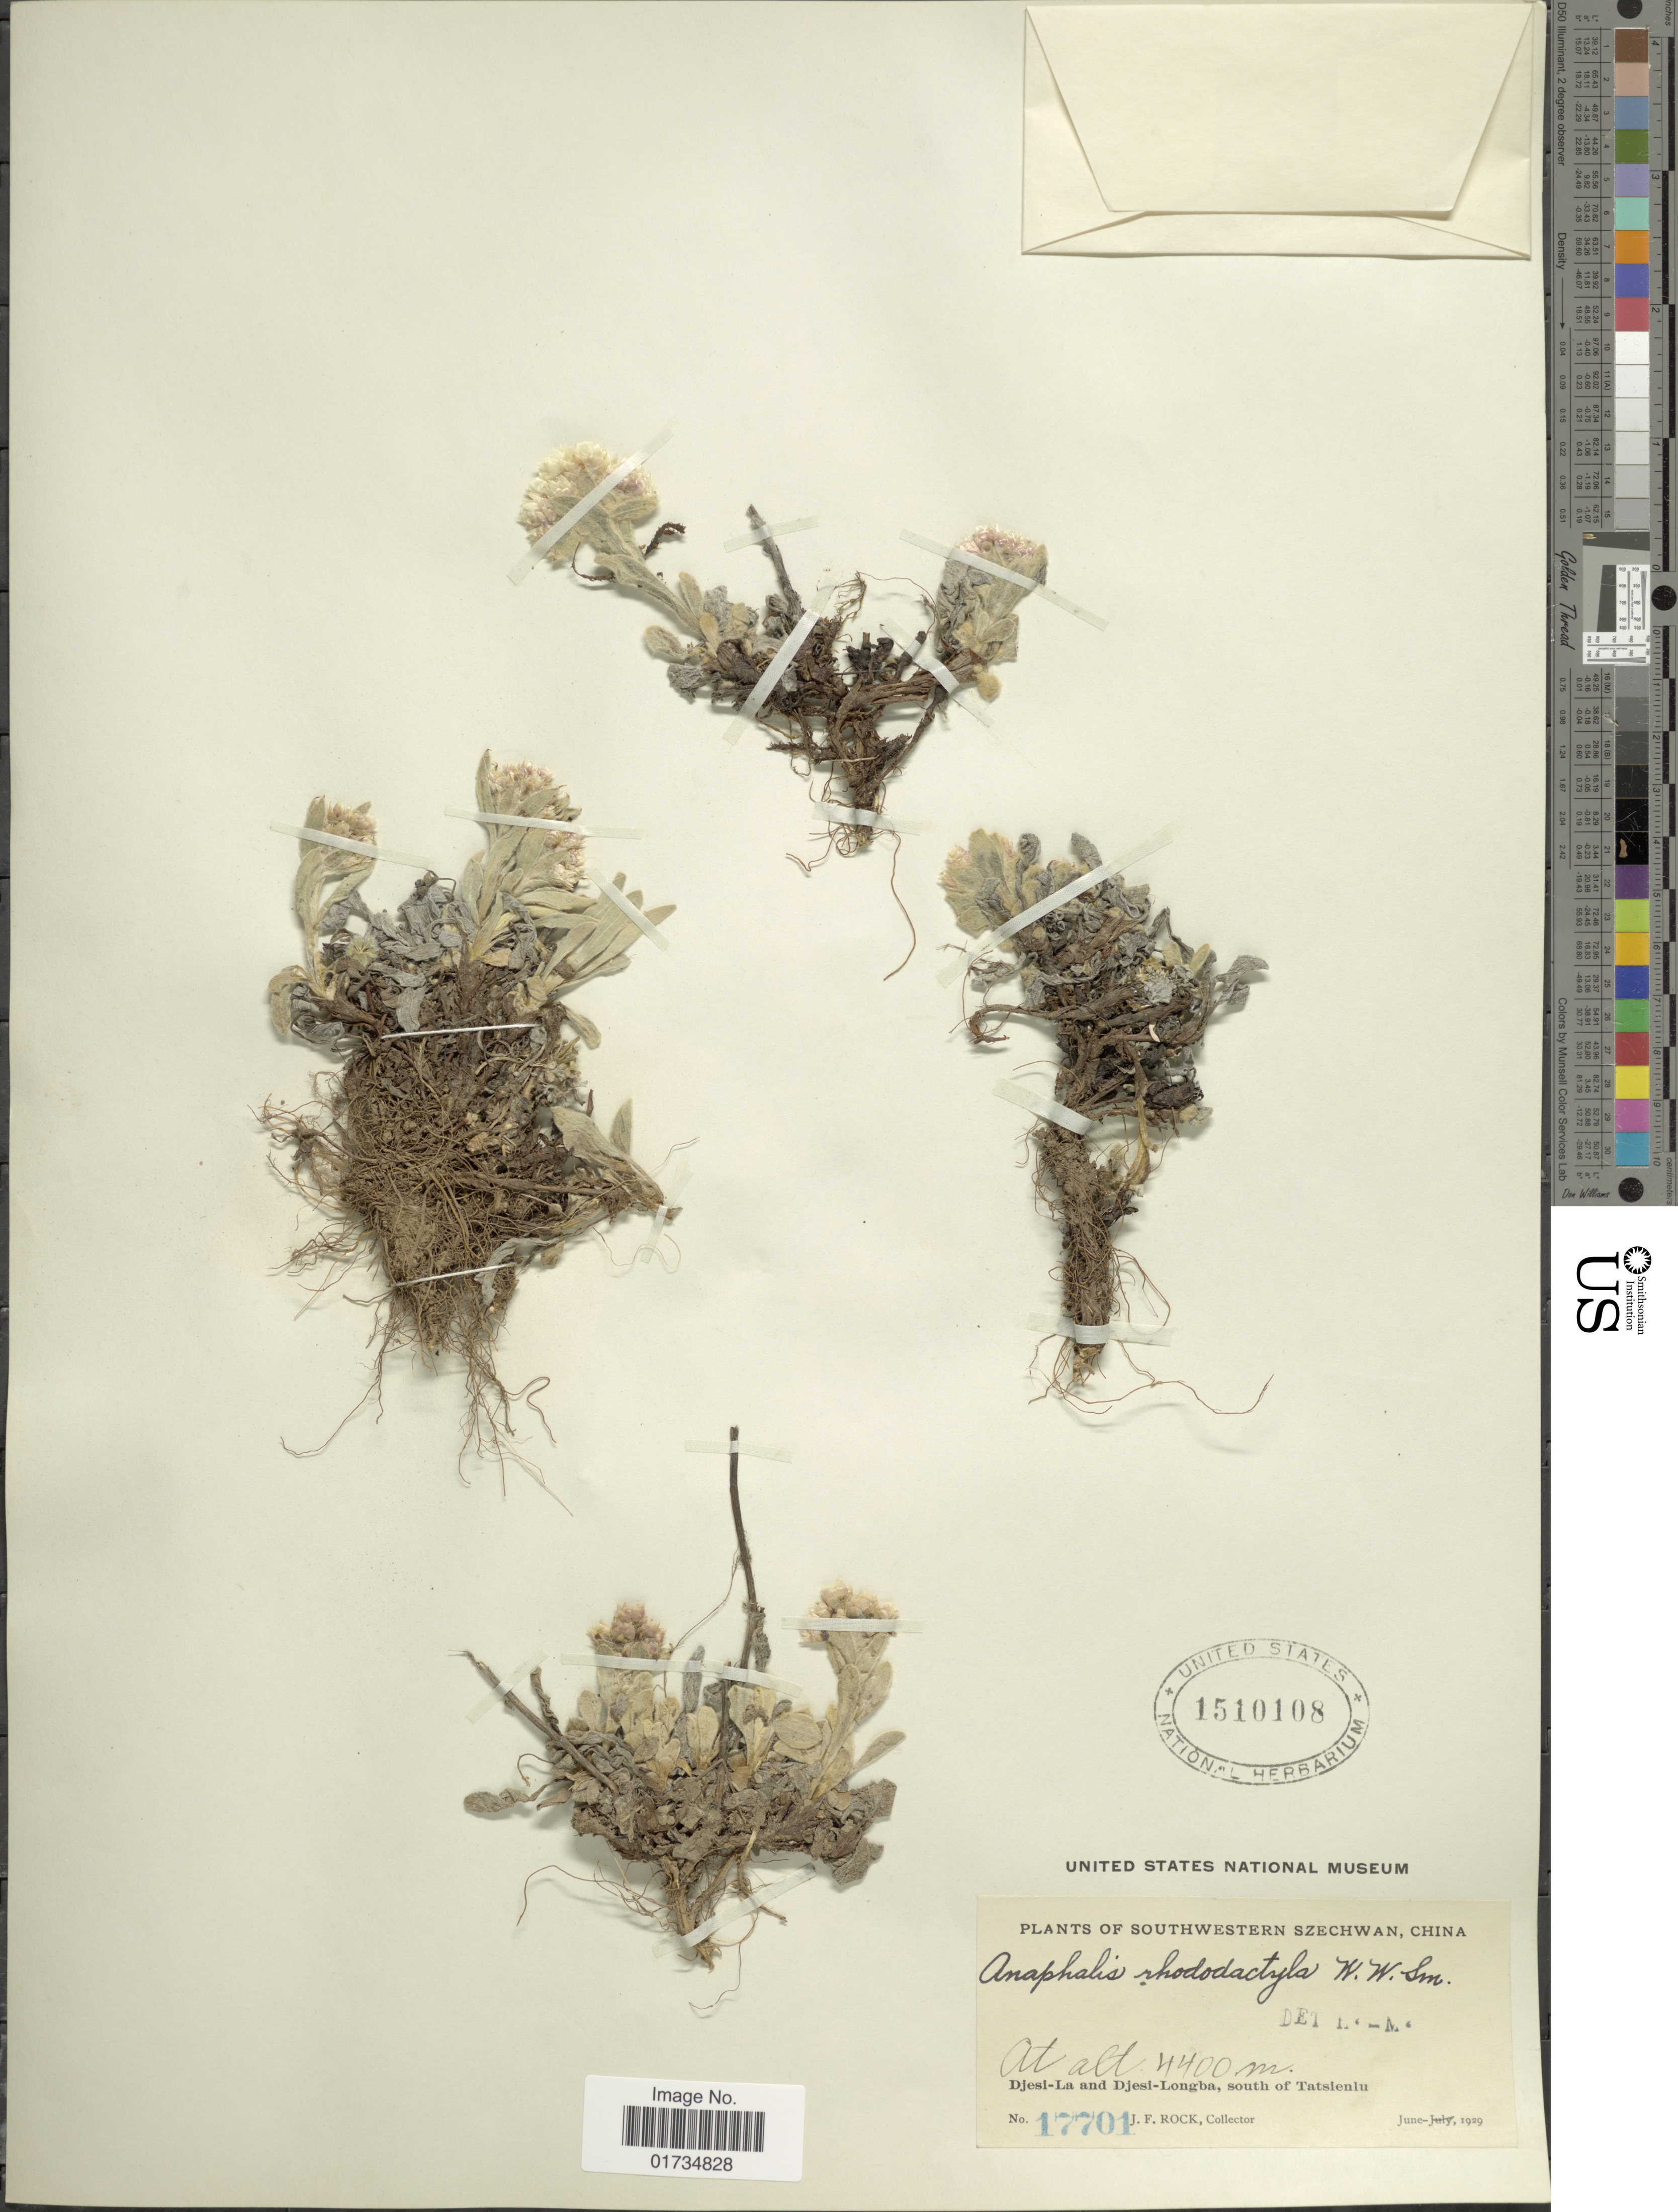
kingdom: Plantae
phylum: Tracheophyta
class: Magnoliopsida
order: Asterales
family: Asteraceae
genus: Anaphalis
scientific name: Anaphalis rhododactyla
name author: W.W. Sm.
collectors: J. Rock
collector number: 17701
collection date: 1929-06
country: China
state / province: Sichuan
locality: Southwestern Szechuan, China. Djesi-La and Djesi-Longba, south of Tatsienlu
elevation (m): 4400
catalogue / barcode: US 1510108